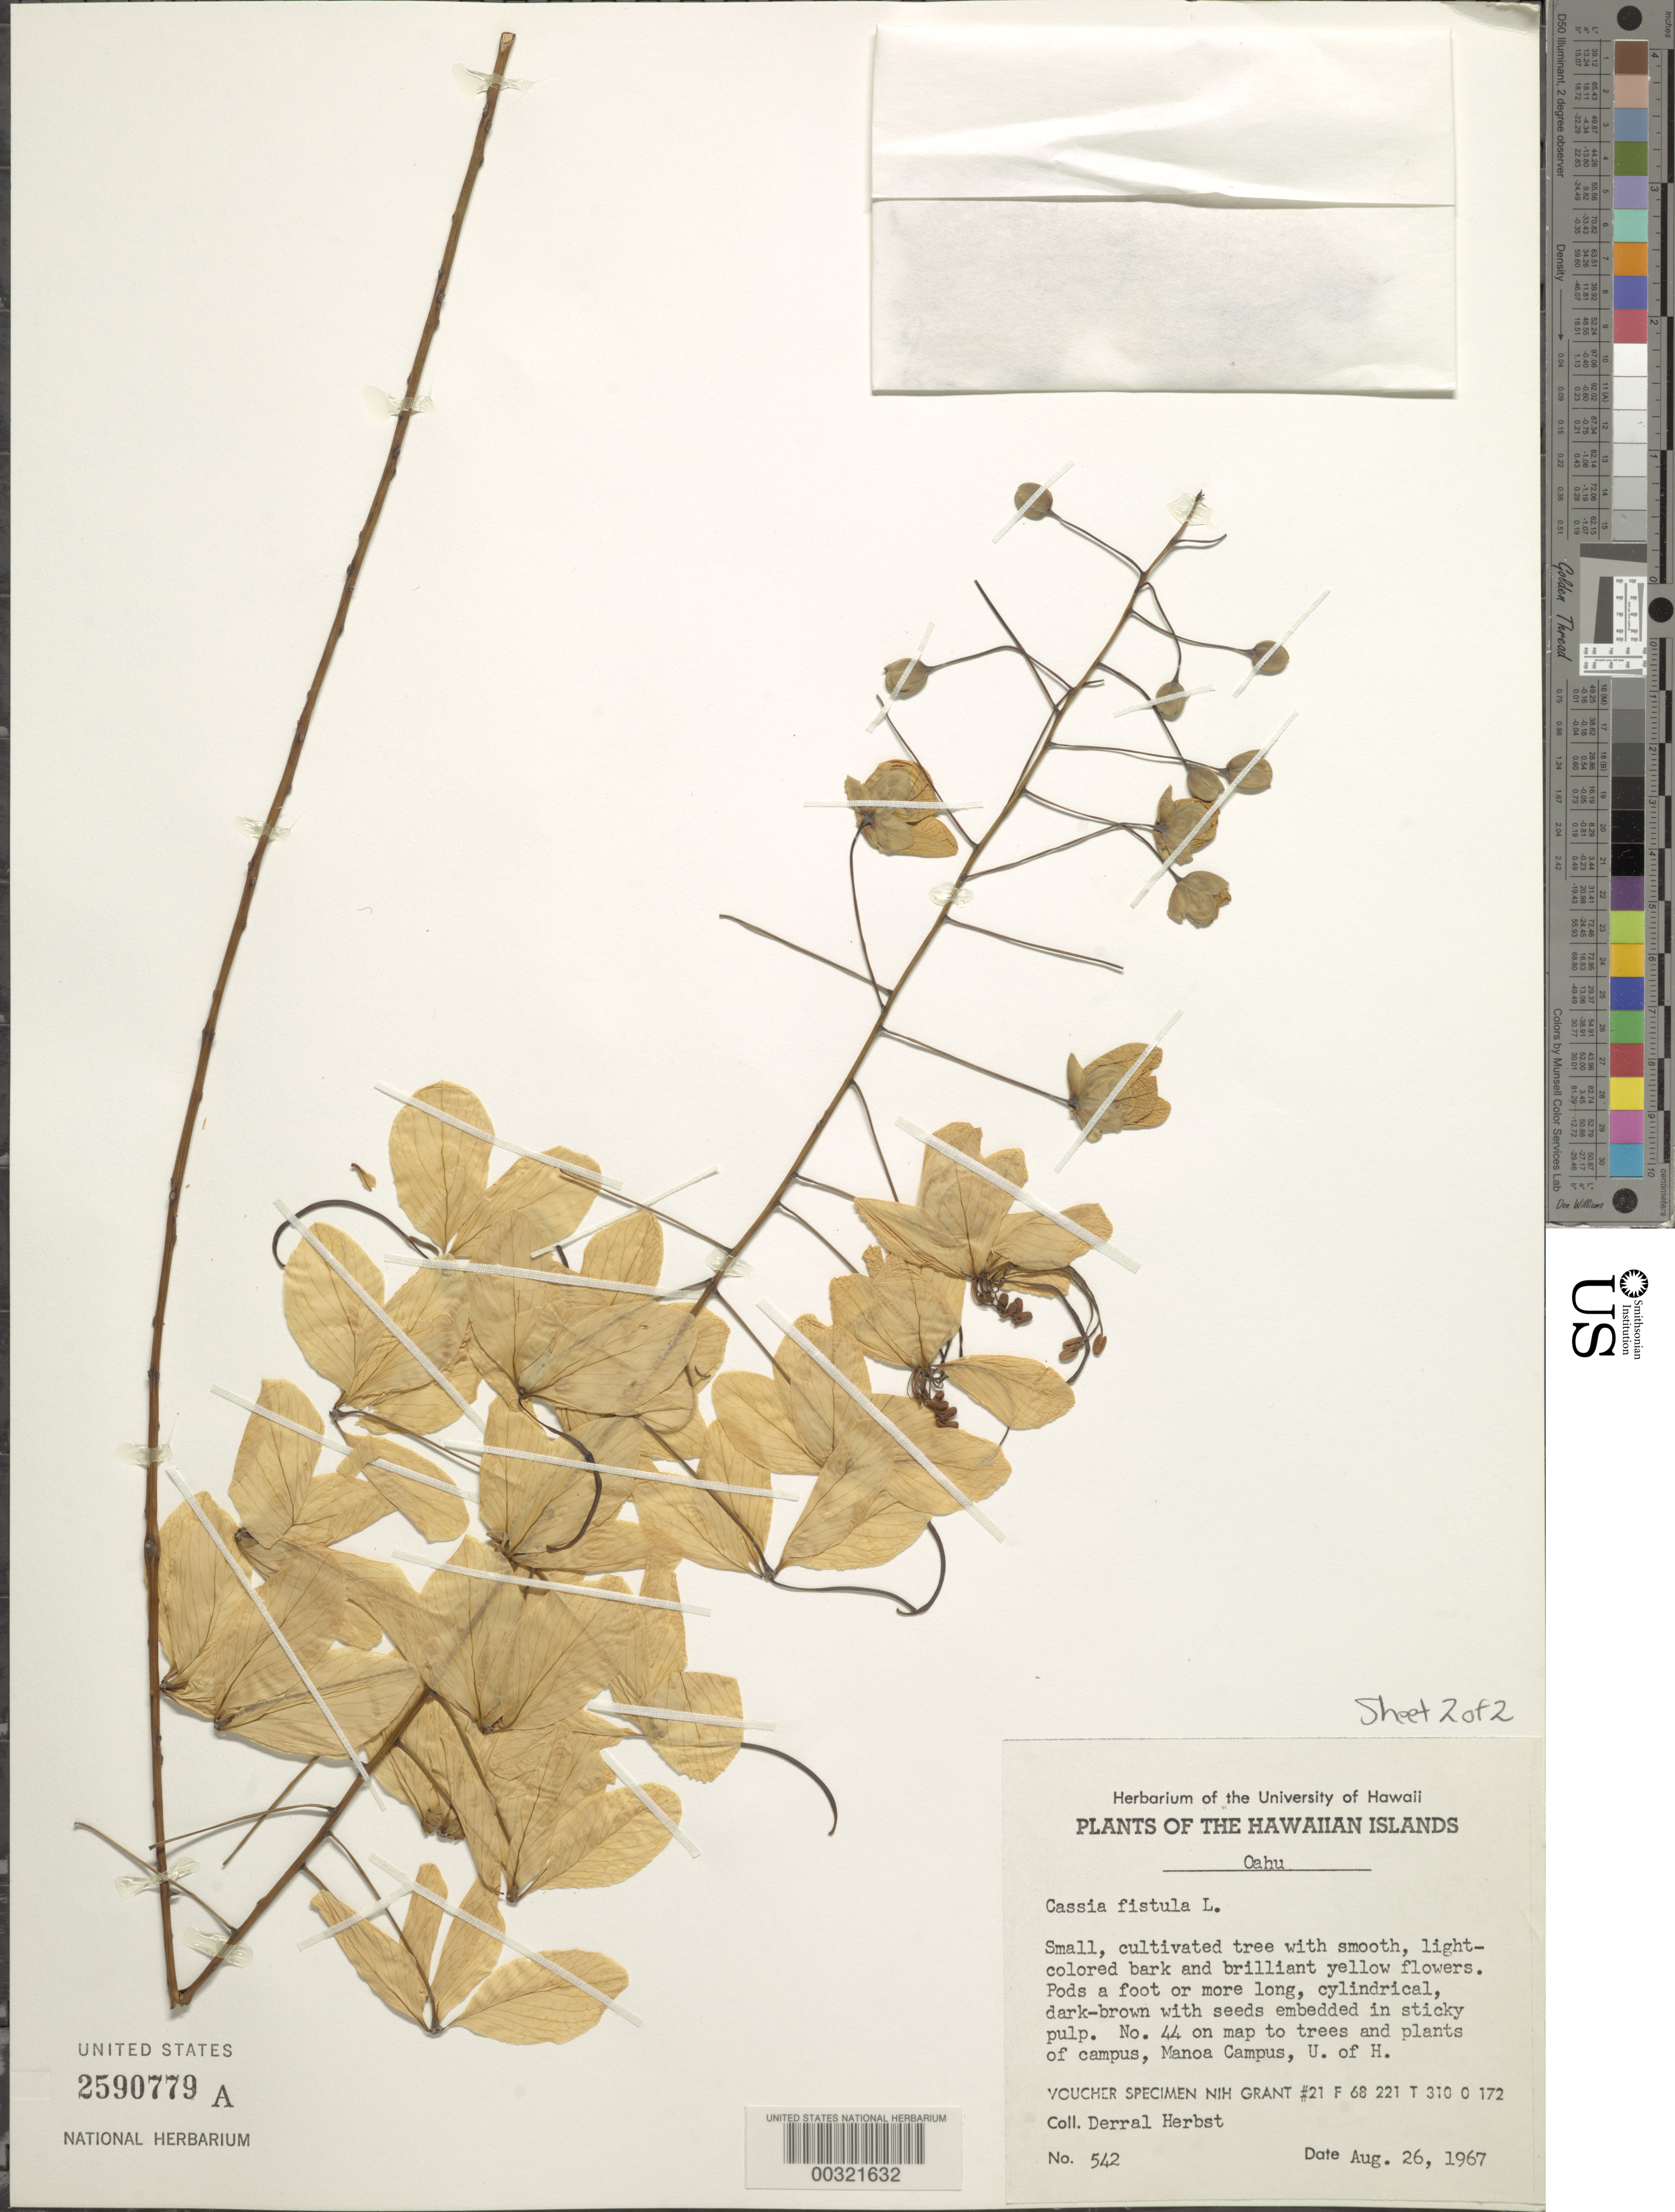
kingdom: Plantae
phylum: Tracheophyta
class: Magnoliopsida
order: Fabales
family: Fabaceae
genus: Cassia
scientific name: Cassia fistula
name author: L.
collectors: D. R. Herbst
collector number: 543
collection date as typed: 26 Aug 1967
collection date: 1967-08-26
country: United States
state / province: Hawaii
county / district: Honolulu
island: Oahu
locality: Honolulu, on manoa campus of university of hawaii, no. 44 on map of campus trees and plants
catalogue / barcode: US 2590779A